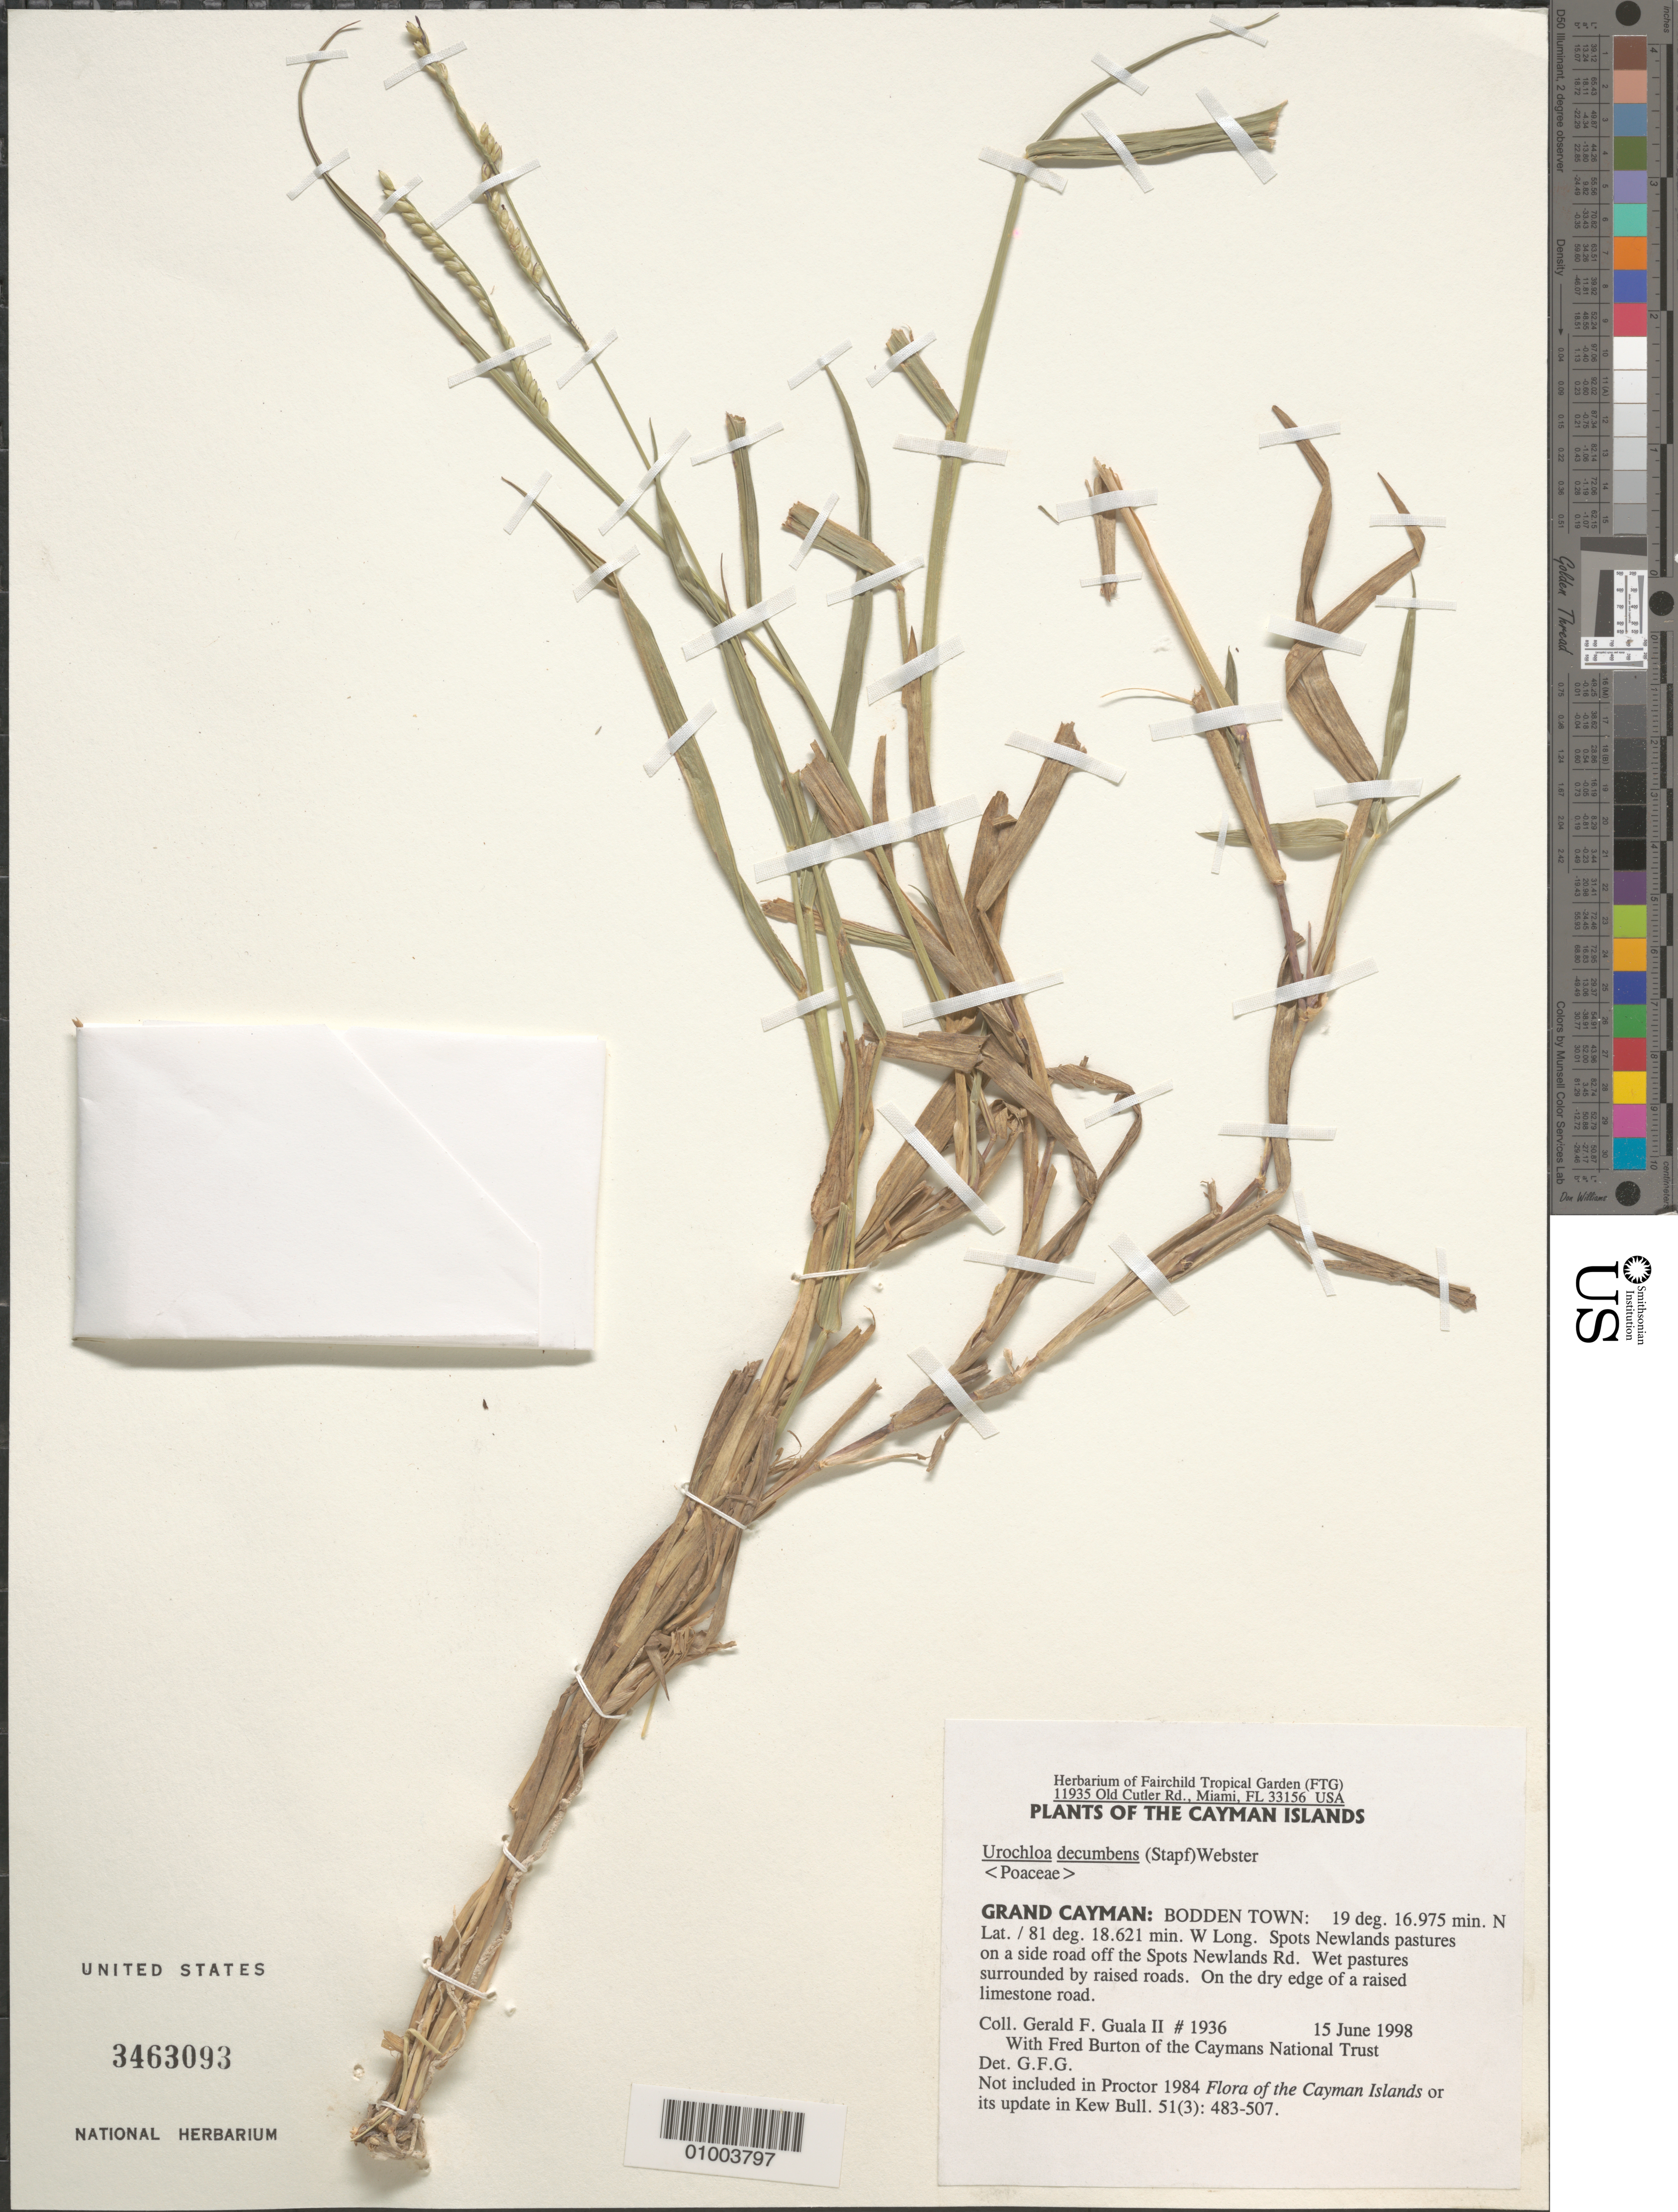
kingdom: Plantae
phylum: Tracheophyta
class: Liliopsida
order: Poales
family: Poaceae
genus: Urochloa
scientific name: Urochloa decumbens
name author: (Stapf) R.D. Webster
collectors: G. Guala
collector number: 1936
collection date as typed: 15 Jun 1998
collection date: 1998-06-15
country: Cayman Islands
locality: Spots Newlands pastures on a side road off the Spots Newlands Rd. Wet astures surrounded by raised roads. On the dry edge of a raised limestone road.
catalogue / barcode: US 3463093